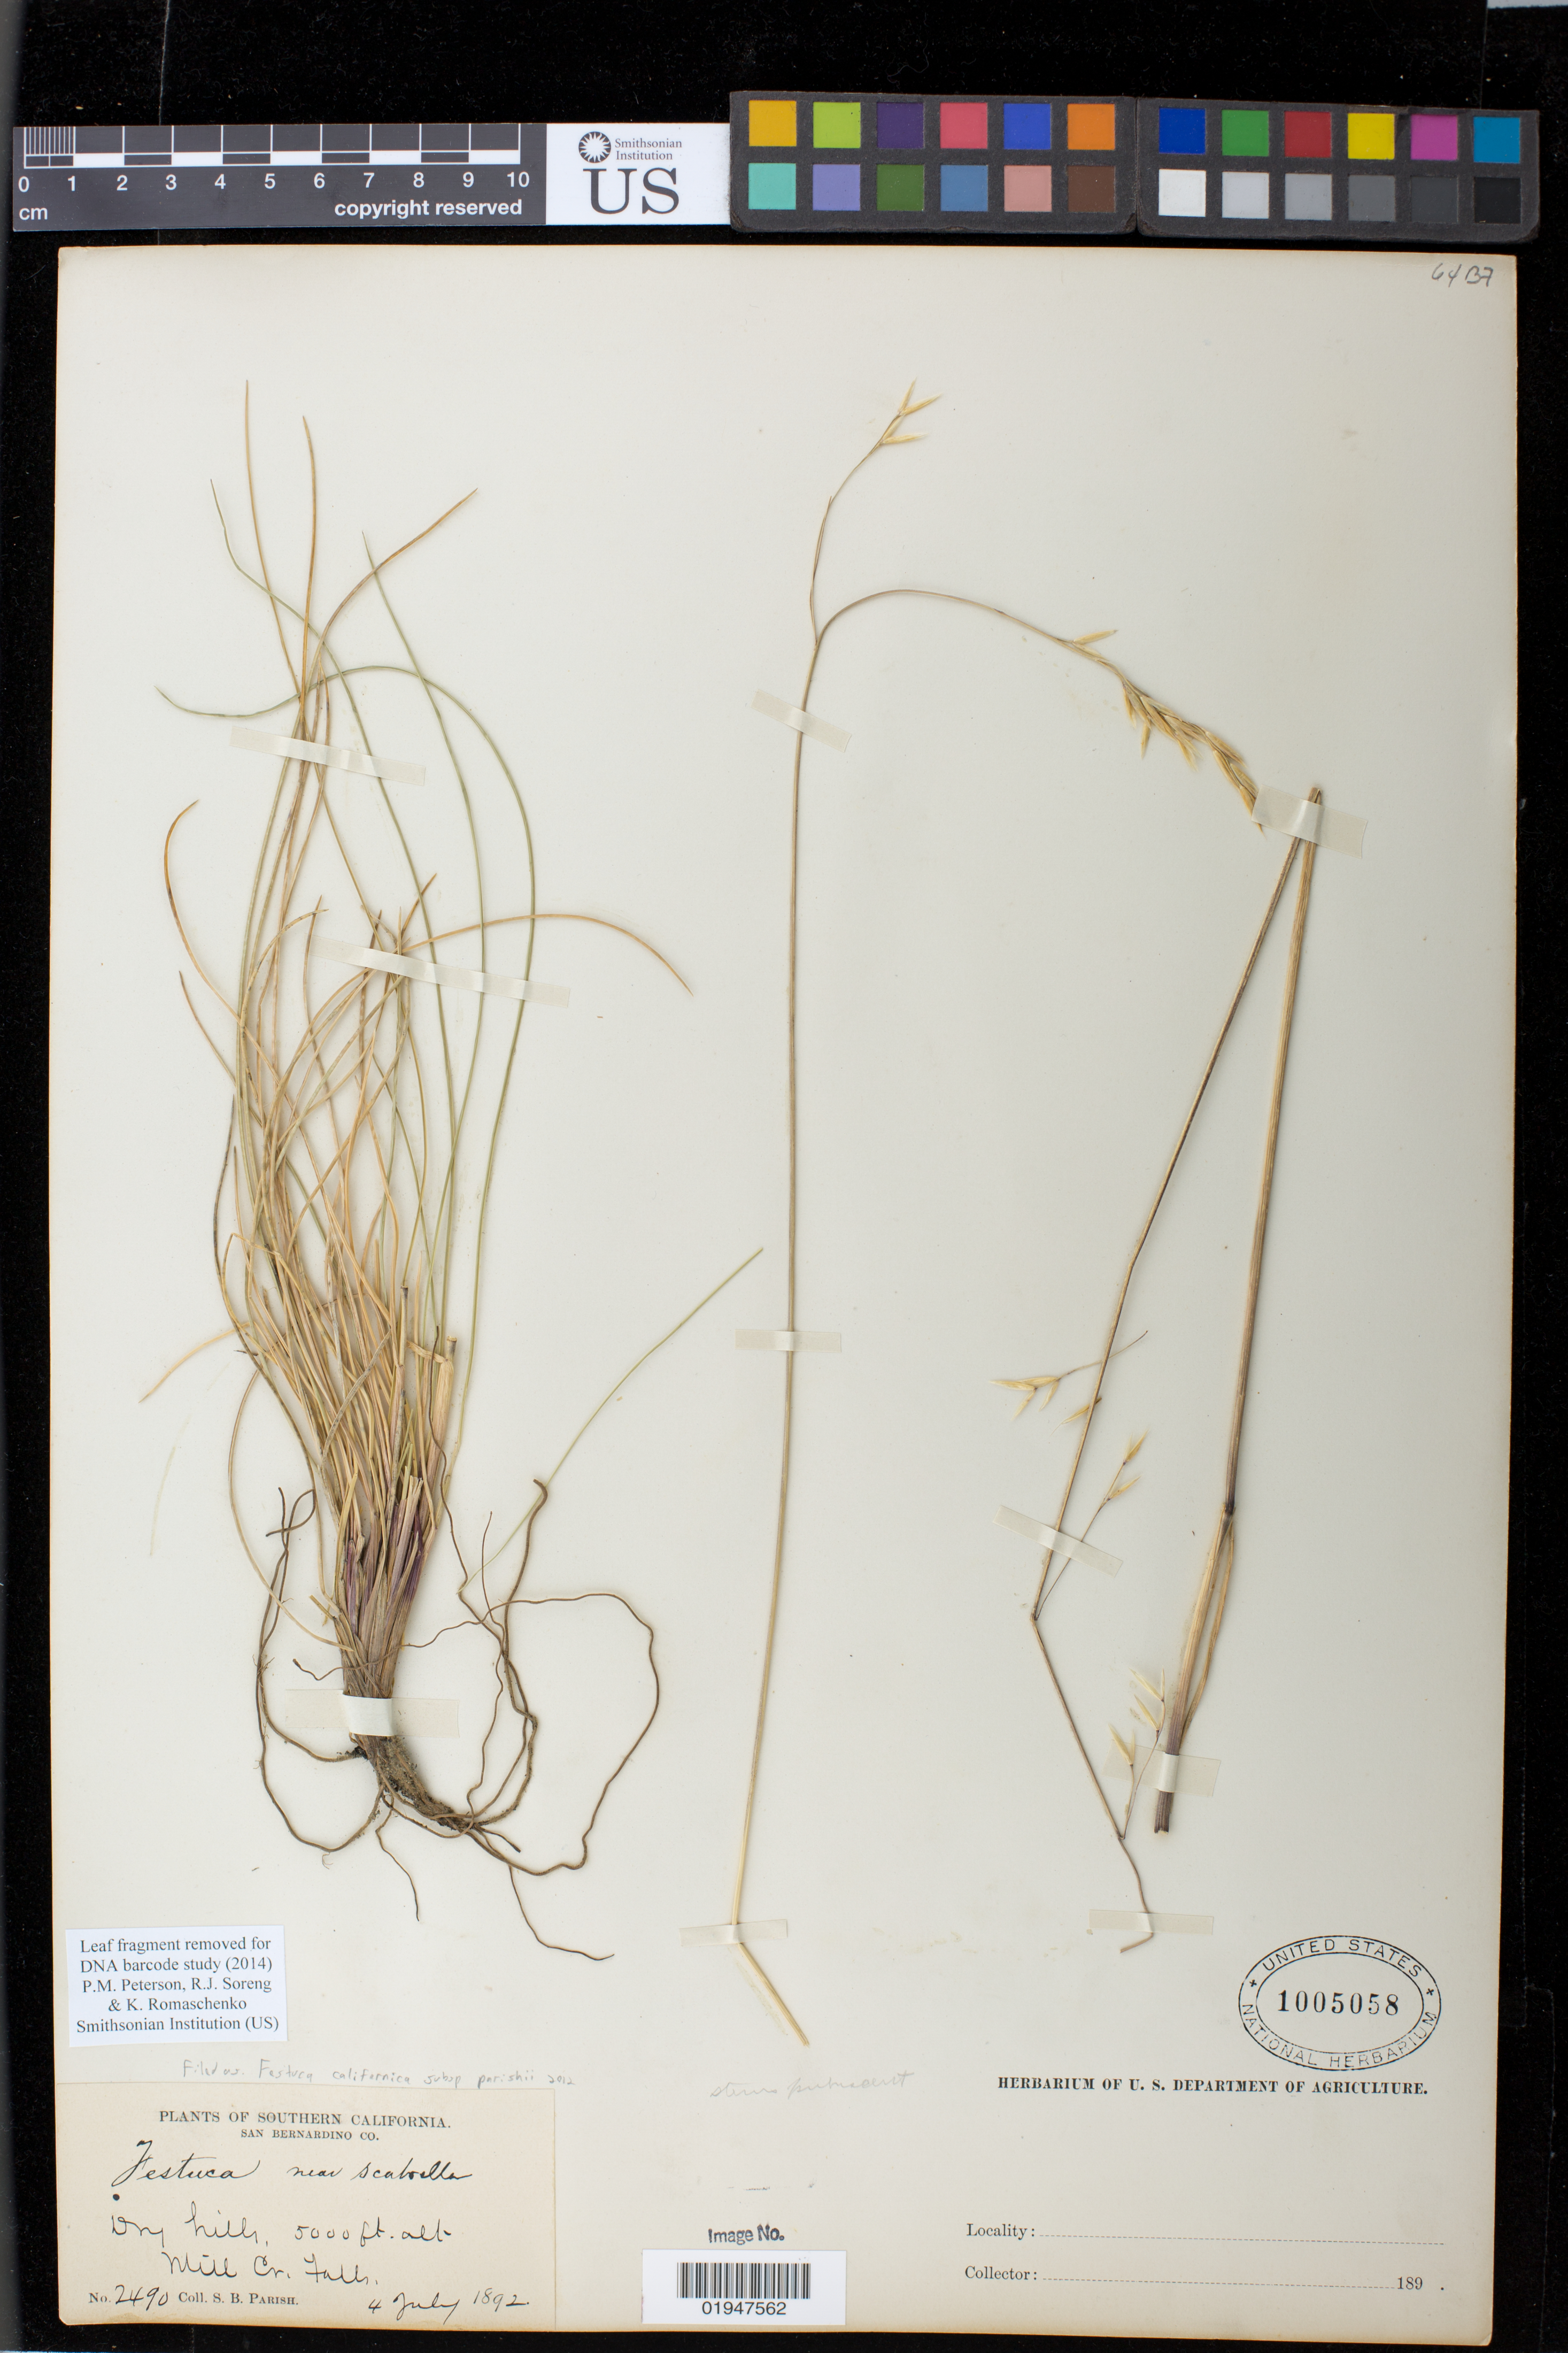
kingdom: Plantae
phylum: Tracheophyta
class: Liliopsida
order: Poales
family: Poaceae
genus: Festuca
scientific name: Festuca californica subsp. parishii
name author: (Piper) Piper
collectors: S. B. Parish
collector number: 2490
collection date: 1892-07-04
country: United States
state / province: California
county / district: San Bernardino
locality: Dry hills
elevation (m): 1524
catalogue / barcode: US 1005058